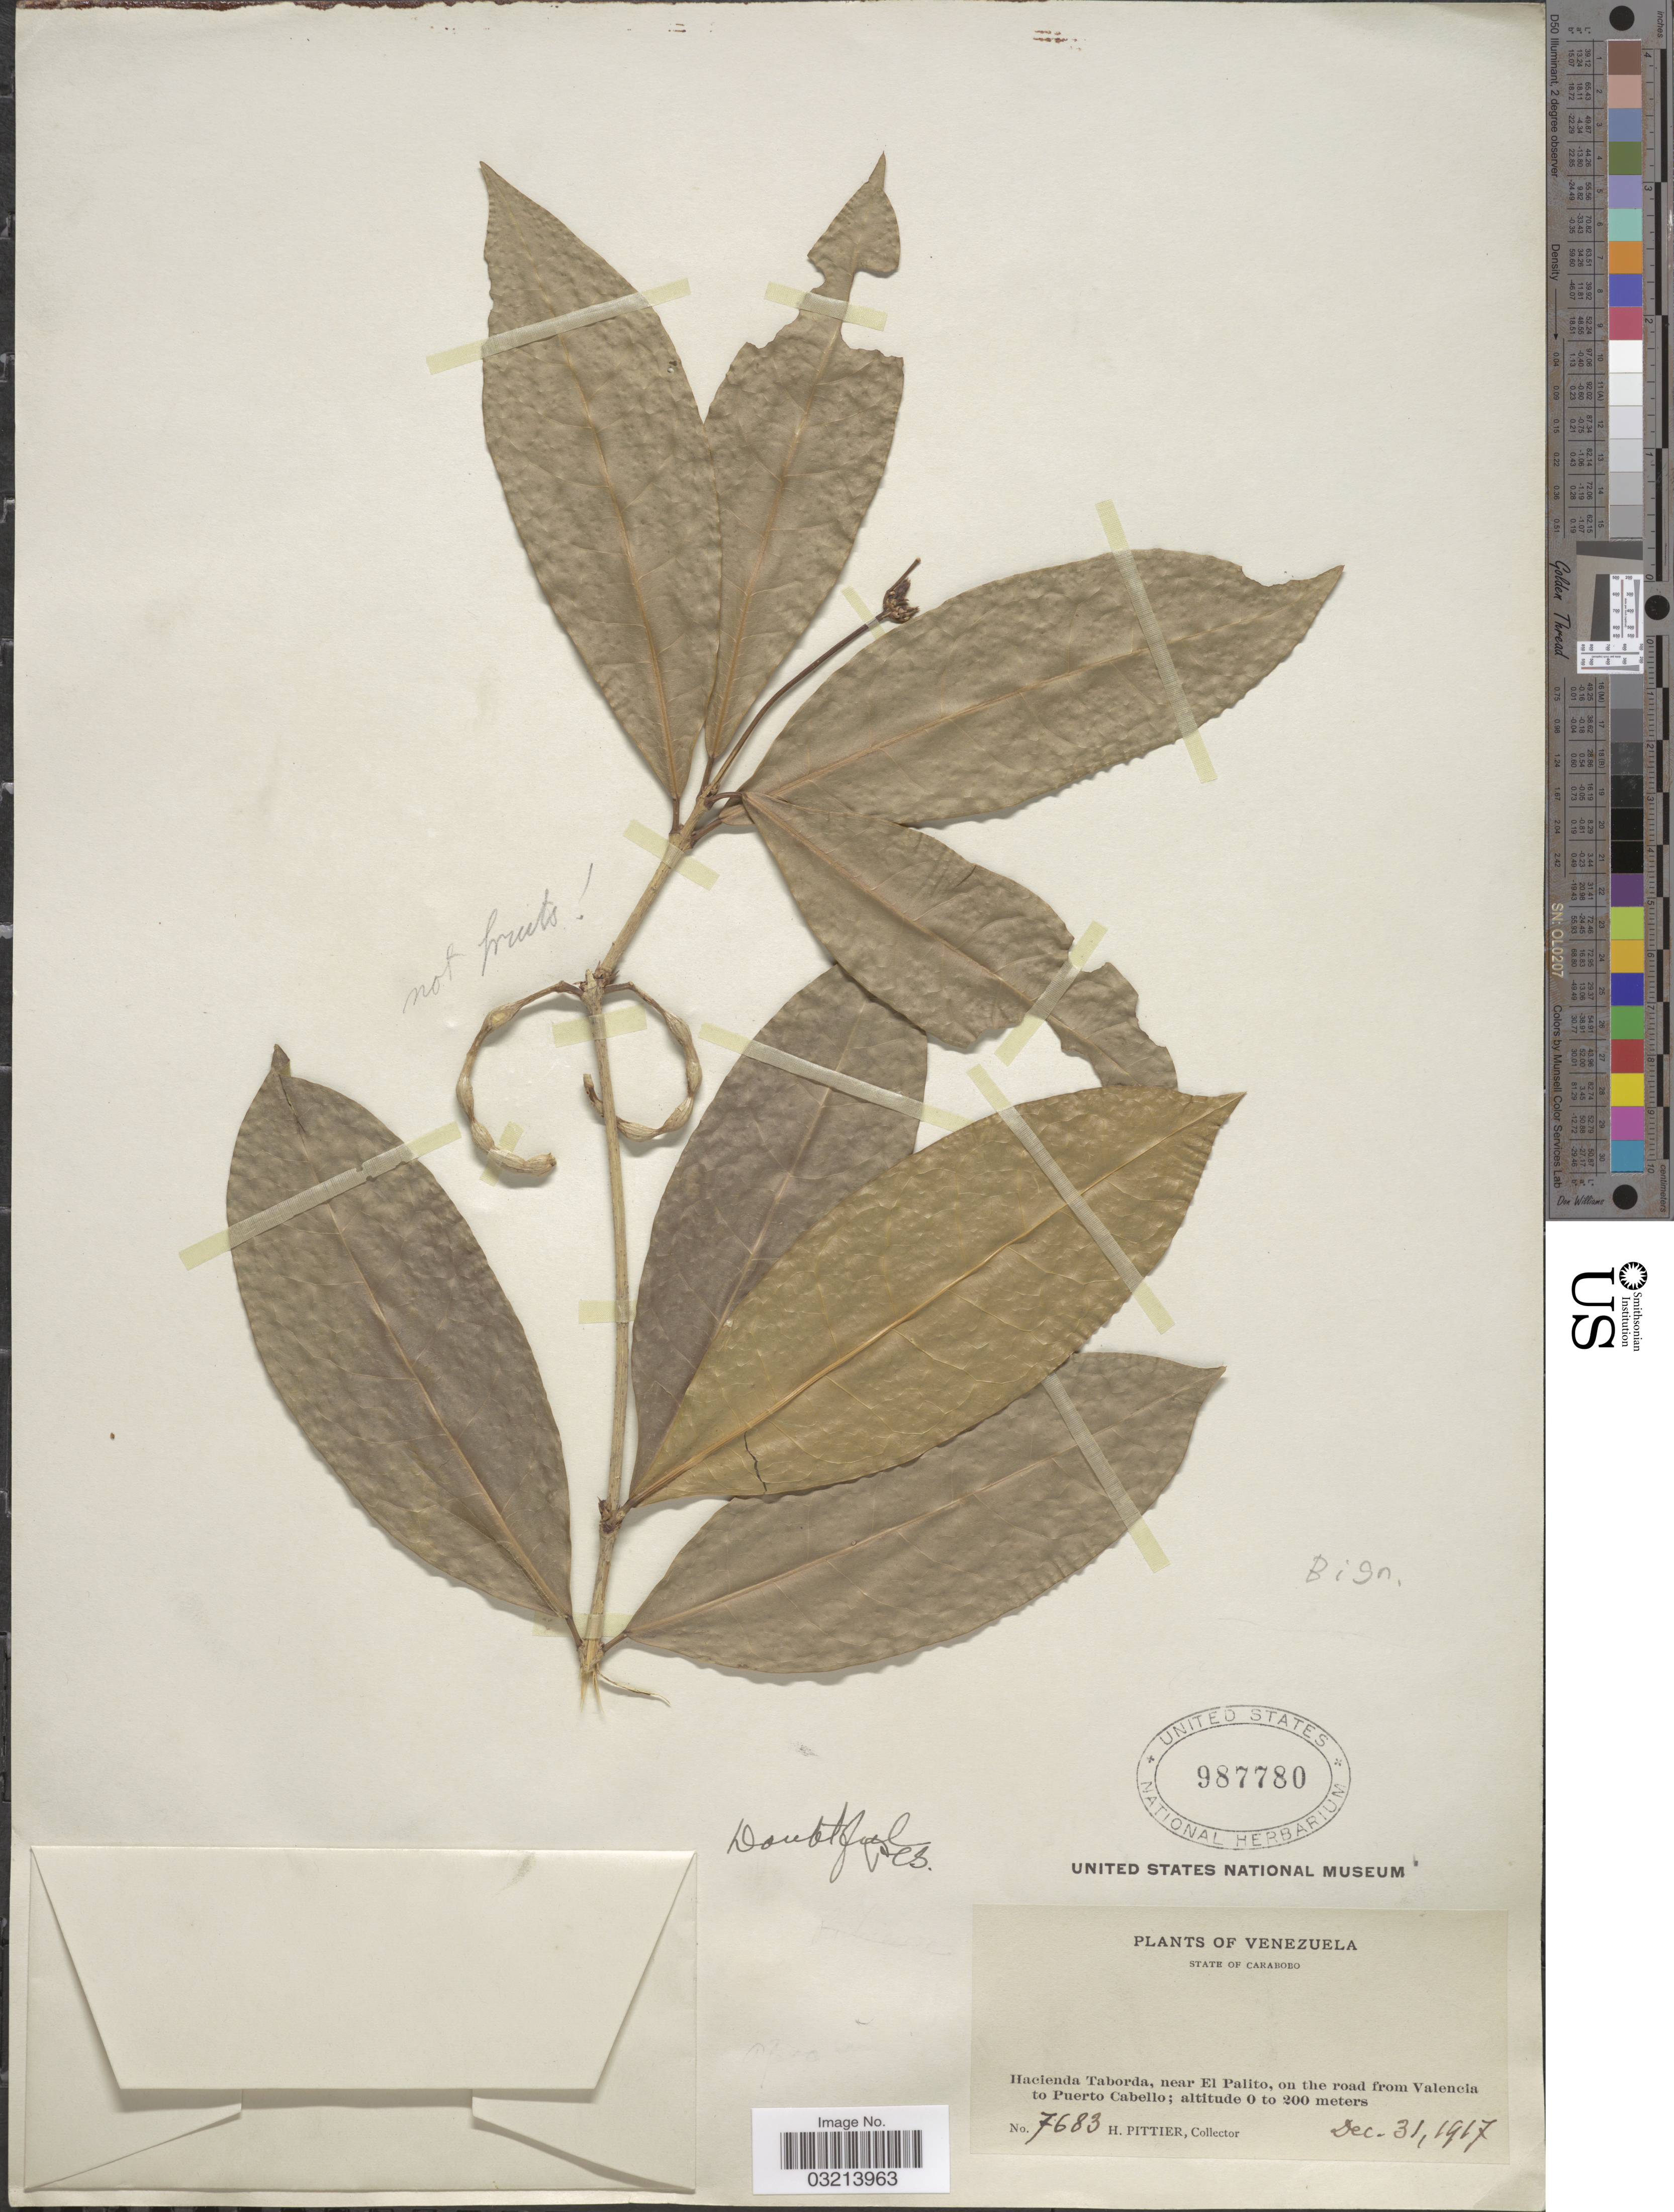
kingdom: Plantae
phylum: Tracheophyta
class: Magnoliopsida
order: Lamiales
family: Bignoniaceae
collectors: H. F. Pittier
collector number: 7683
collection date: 1917-12-31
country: Venezuela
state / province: Carabobo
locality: Hacienda Taborda, near El Palito, on the road from Valencia to Puerto Cabello.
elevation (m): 0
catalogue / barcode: US 987780